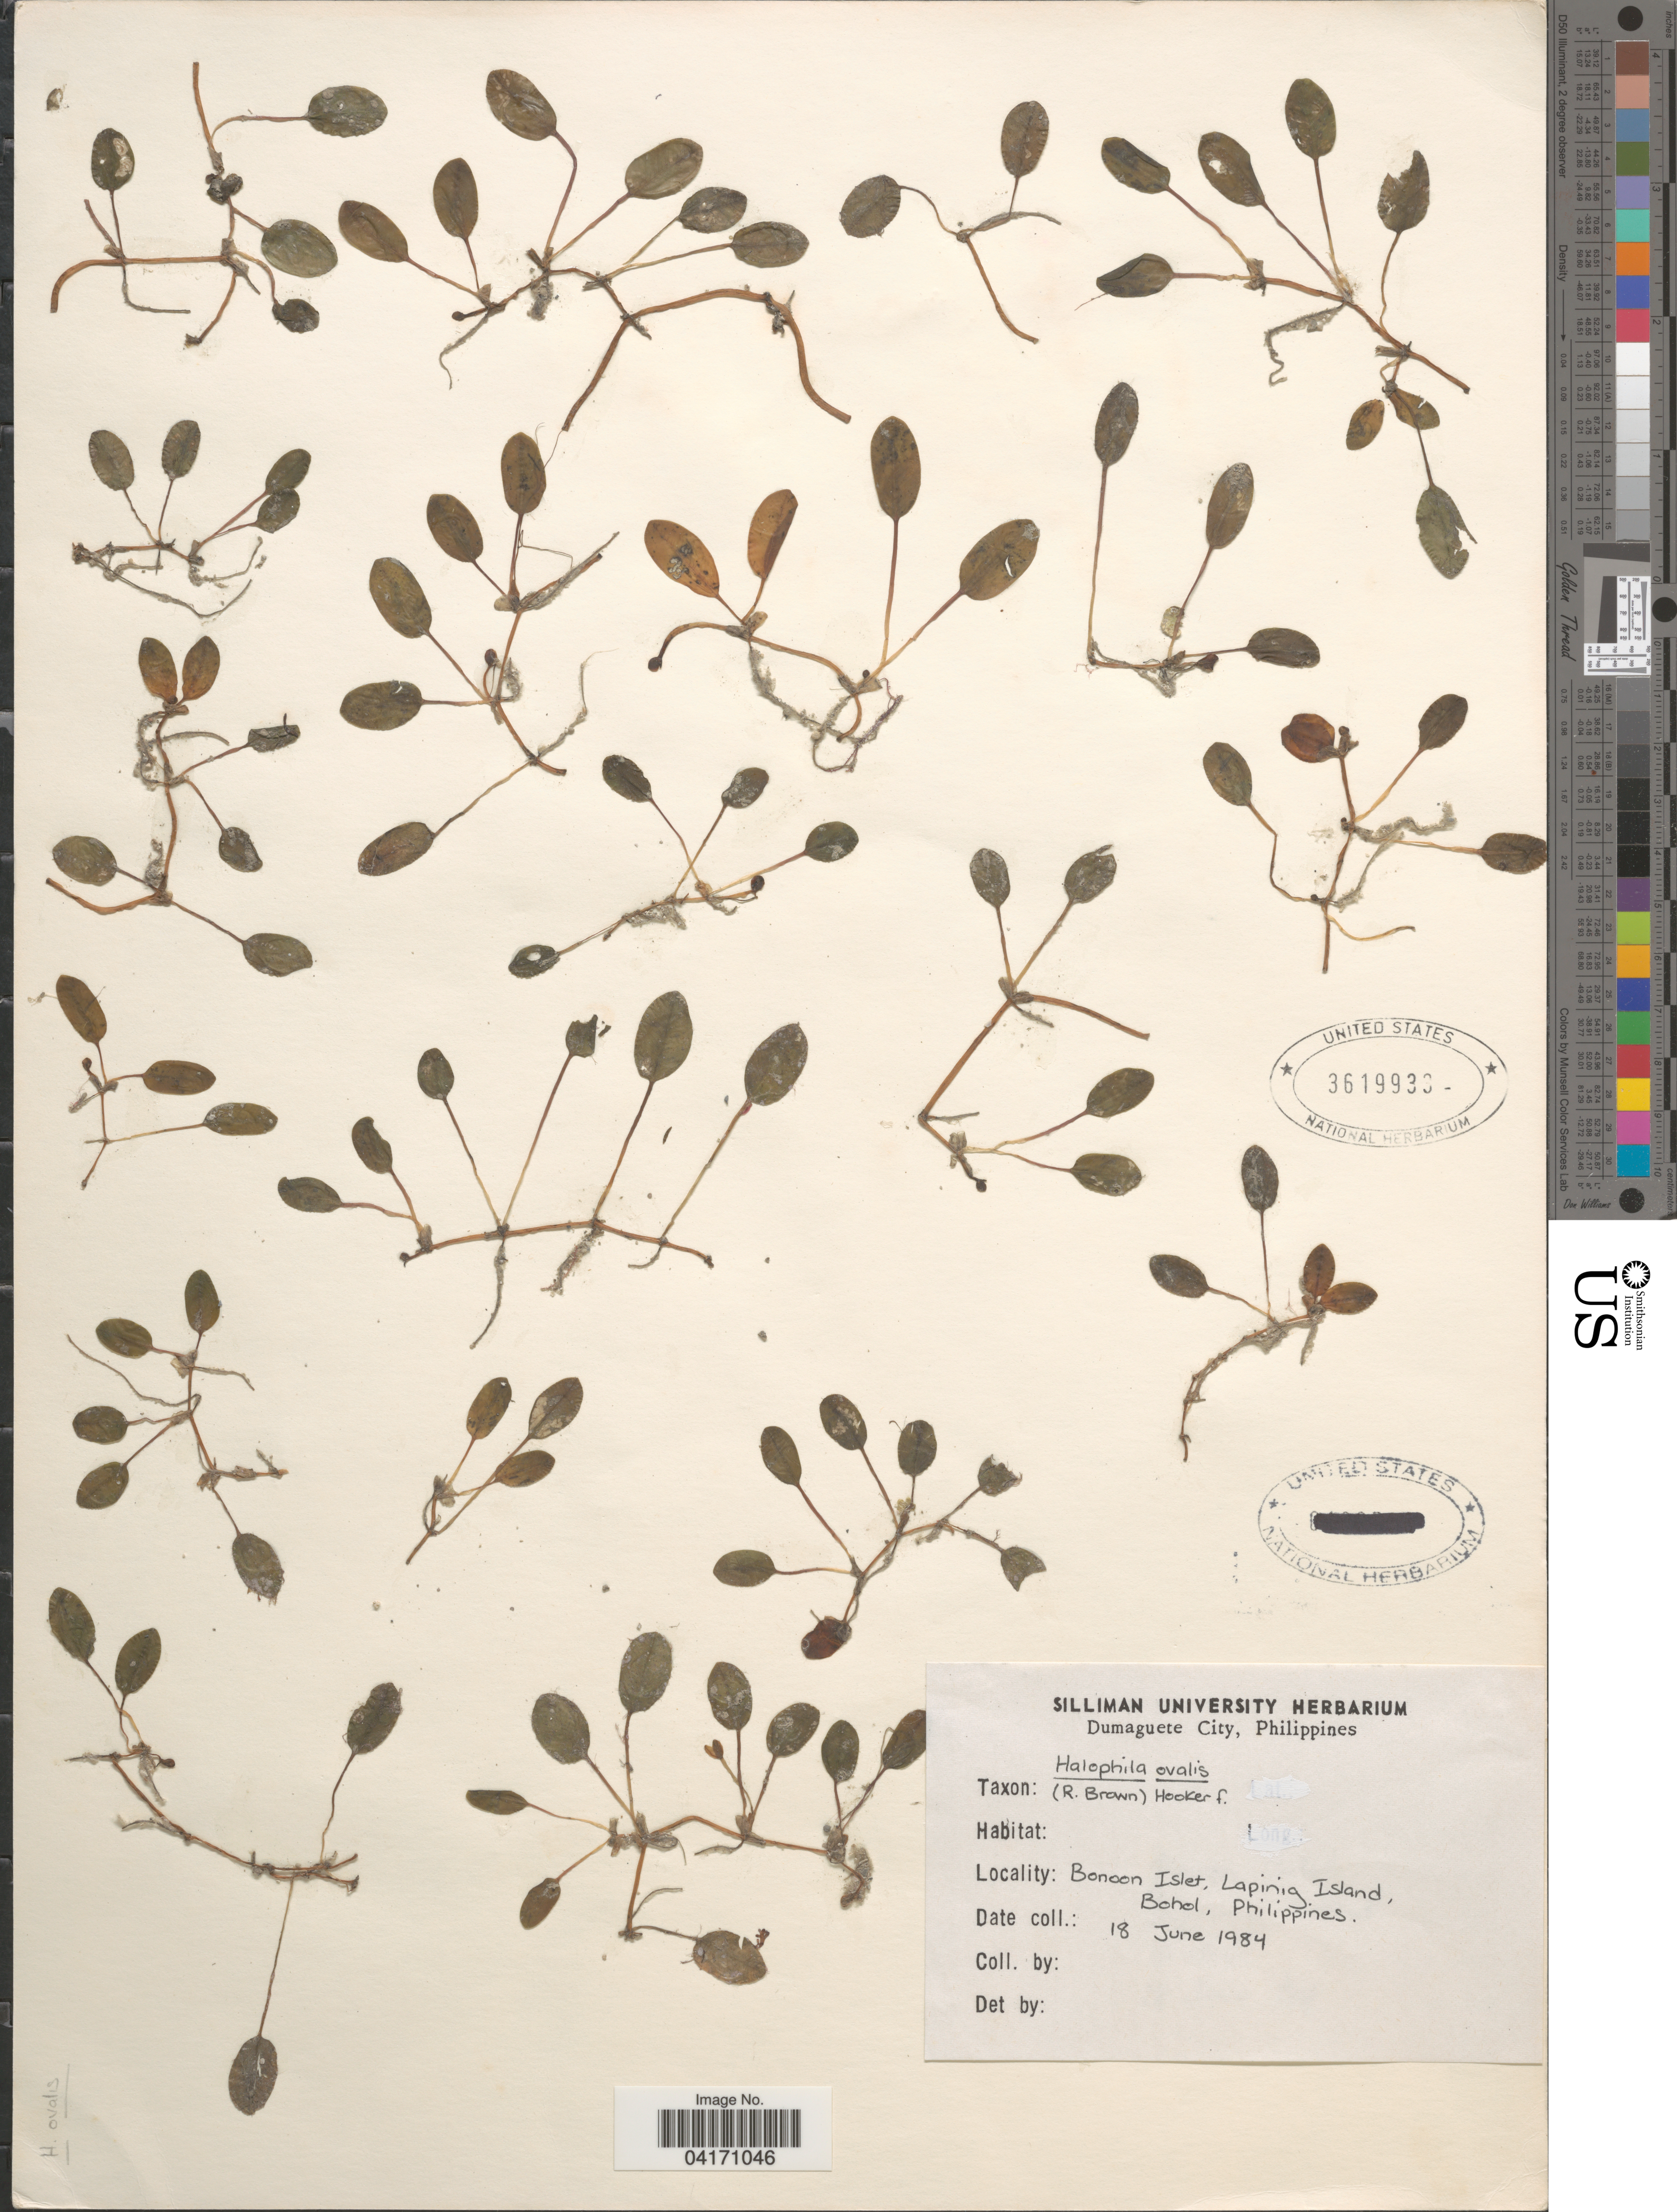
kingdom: Plantae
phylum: Tracheophyta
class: Liliopsida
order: Alismatales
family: Hydrocharitaceae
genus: Halophila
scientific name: Halophila ovalis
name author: (R. Br.) Hook. f.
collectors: Ex herb. Silliman University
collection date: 1984-06-18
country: Philippines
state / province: Central Visayas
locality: Bonoon Islet, Lapinig Island, Bohol.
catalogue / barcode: US 3619933